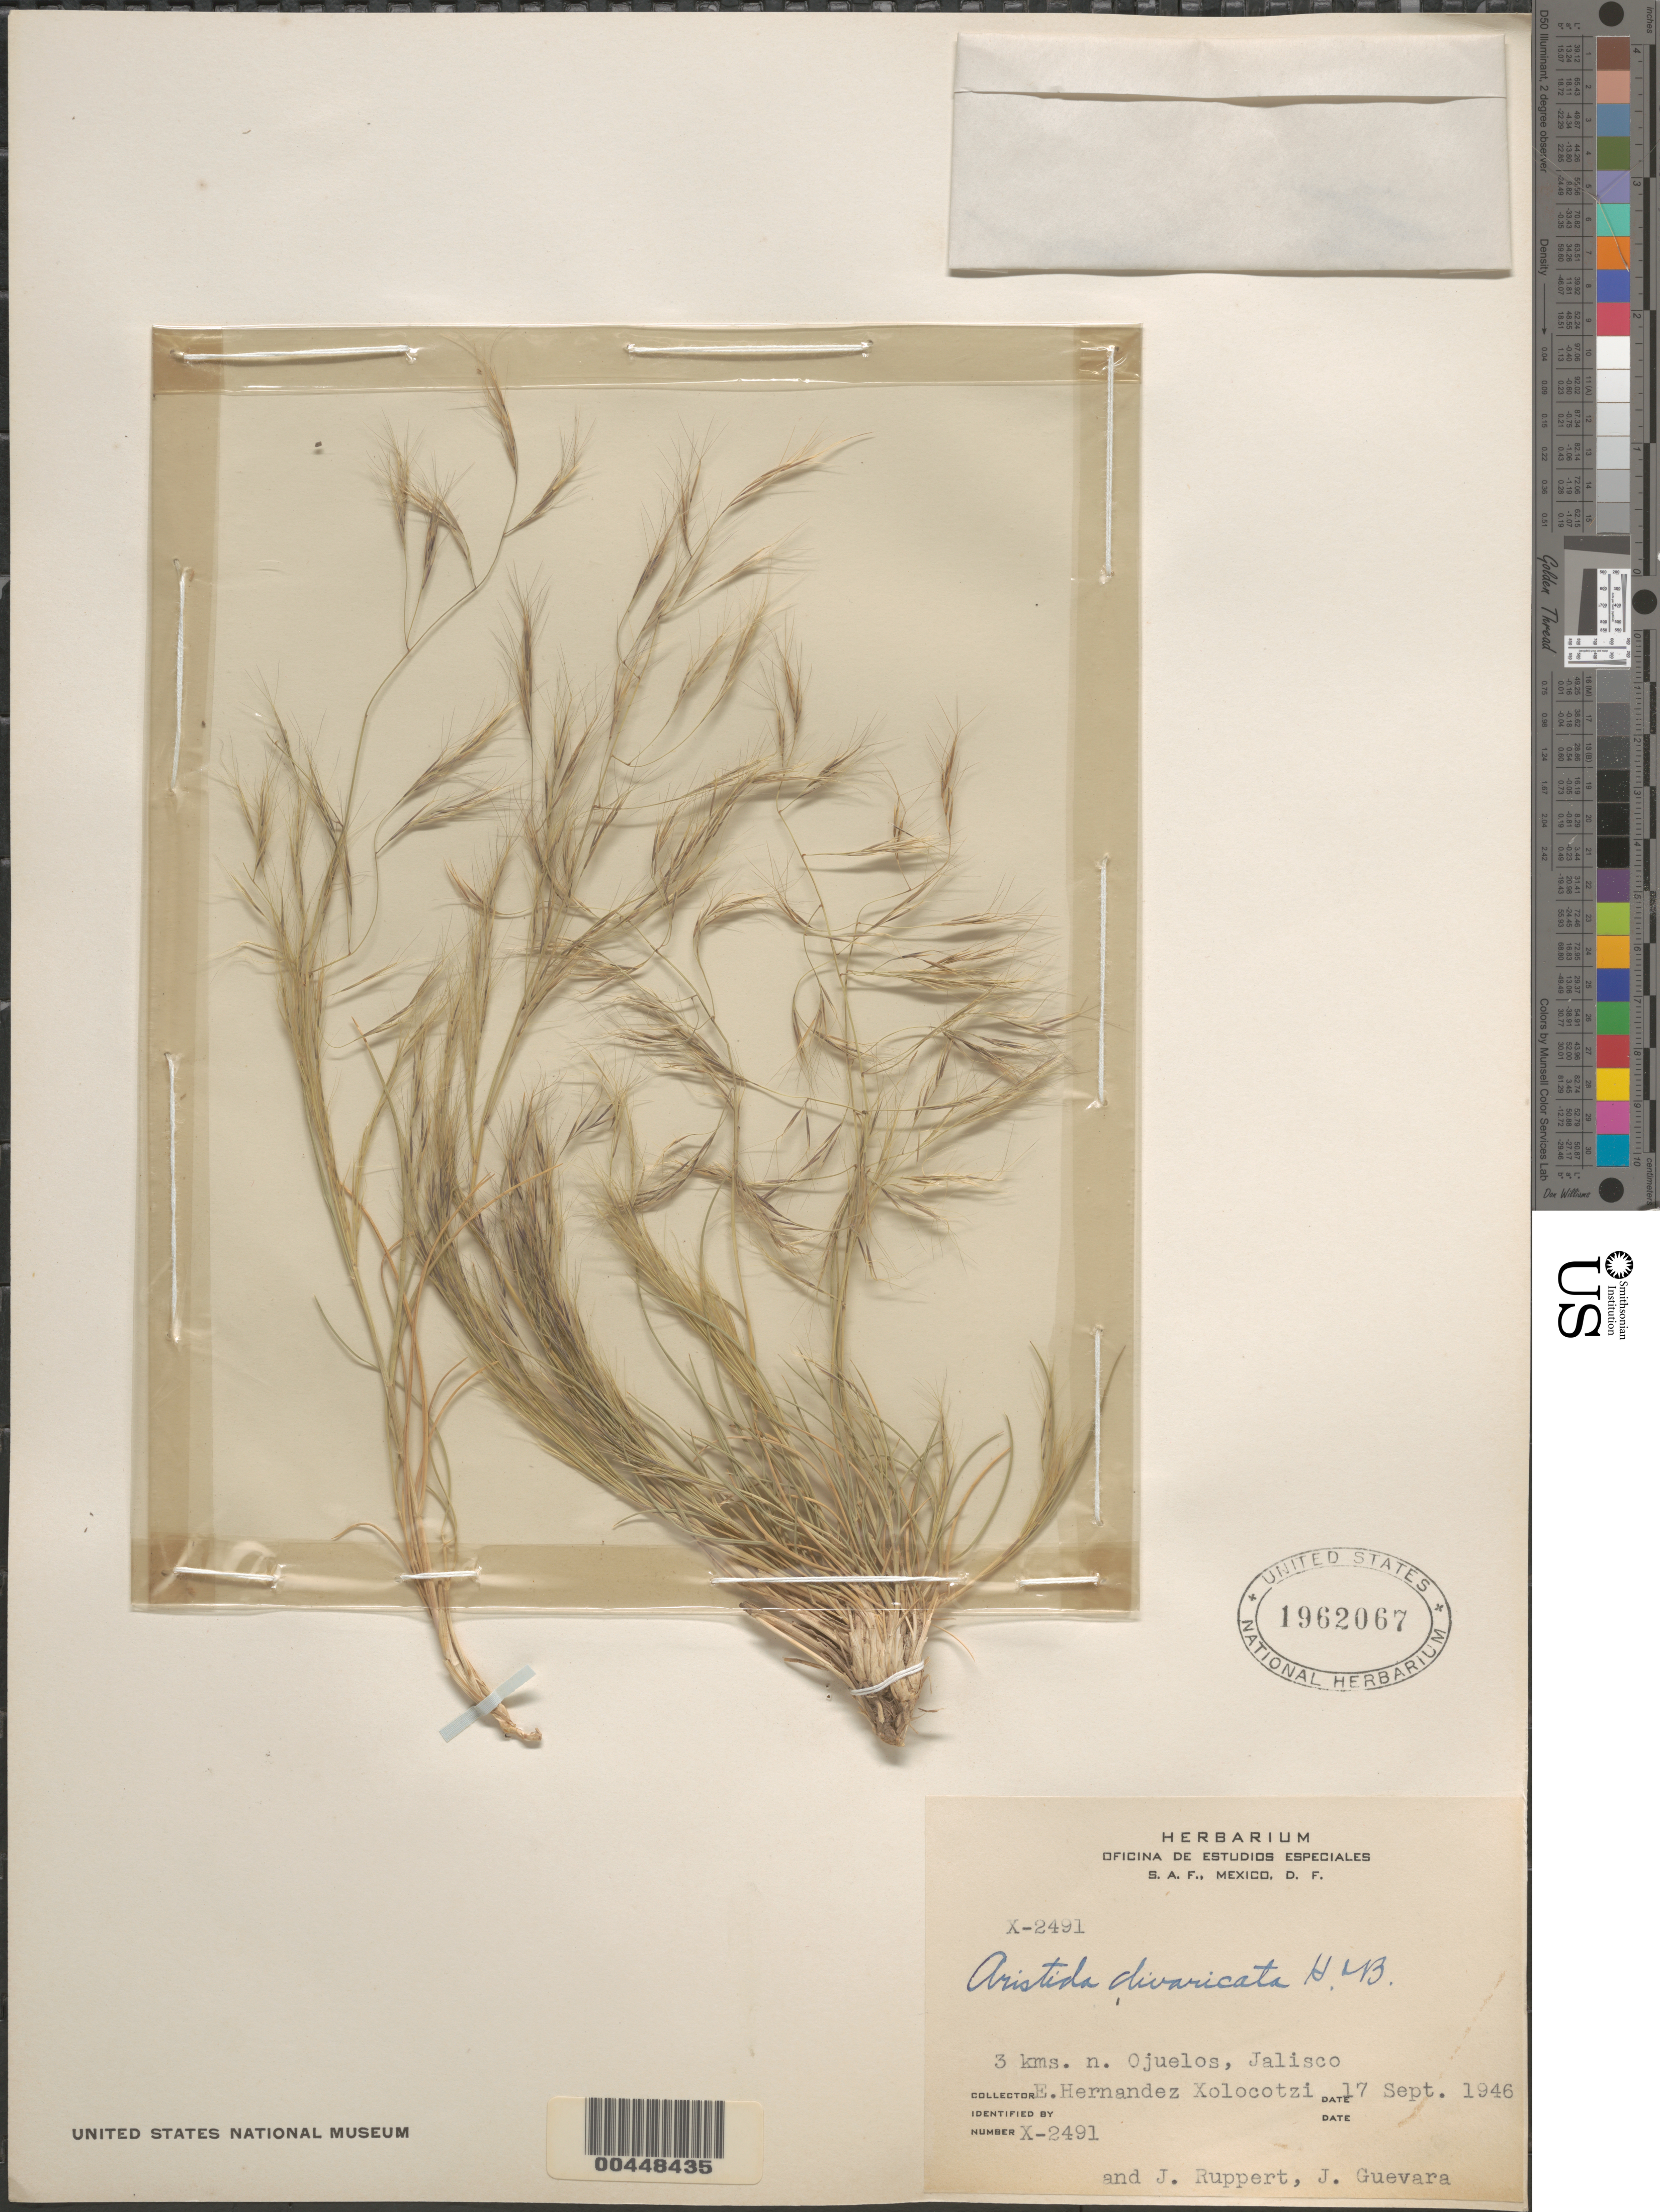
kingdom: Plantae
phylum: Tracheophyta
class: Liliopsida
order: Poales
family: Poaceae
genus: Aristida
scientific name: Aristida divaricata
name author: Humb. & Bonpl. ex Willd.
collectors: E. I. Hernández-X., J. Ruppert & J. Guevara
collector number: X-2491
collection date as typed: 17 Sep 1946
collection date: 1946-09-17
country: Mexico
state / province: Jalisco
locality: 3 km N Ojuelos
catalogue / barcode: US 1962067